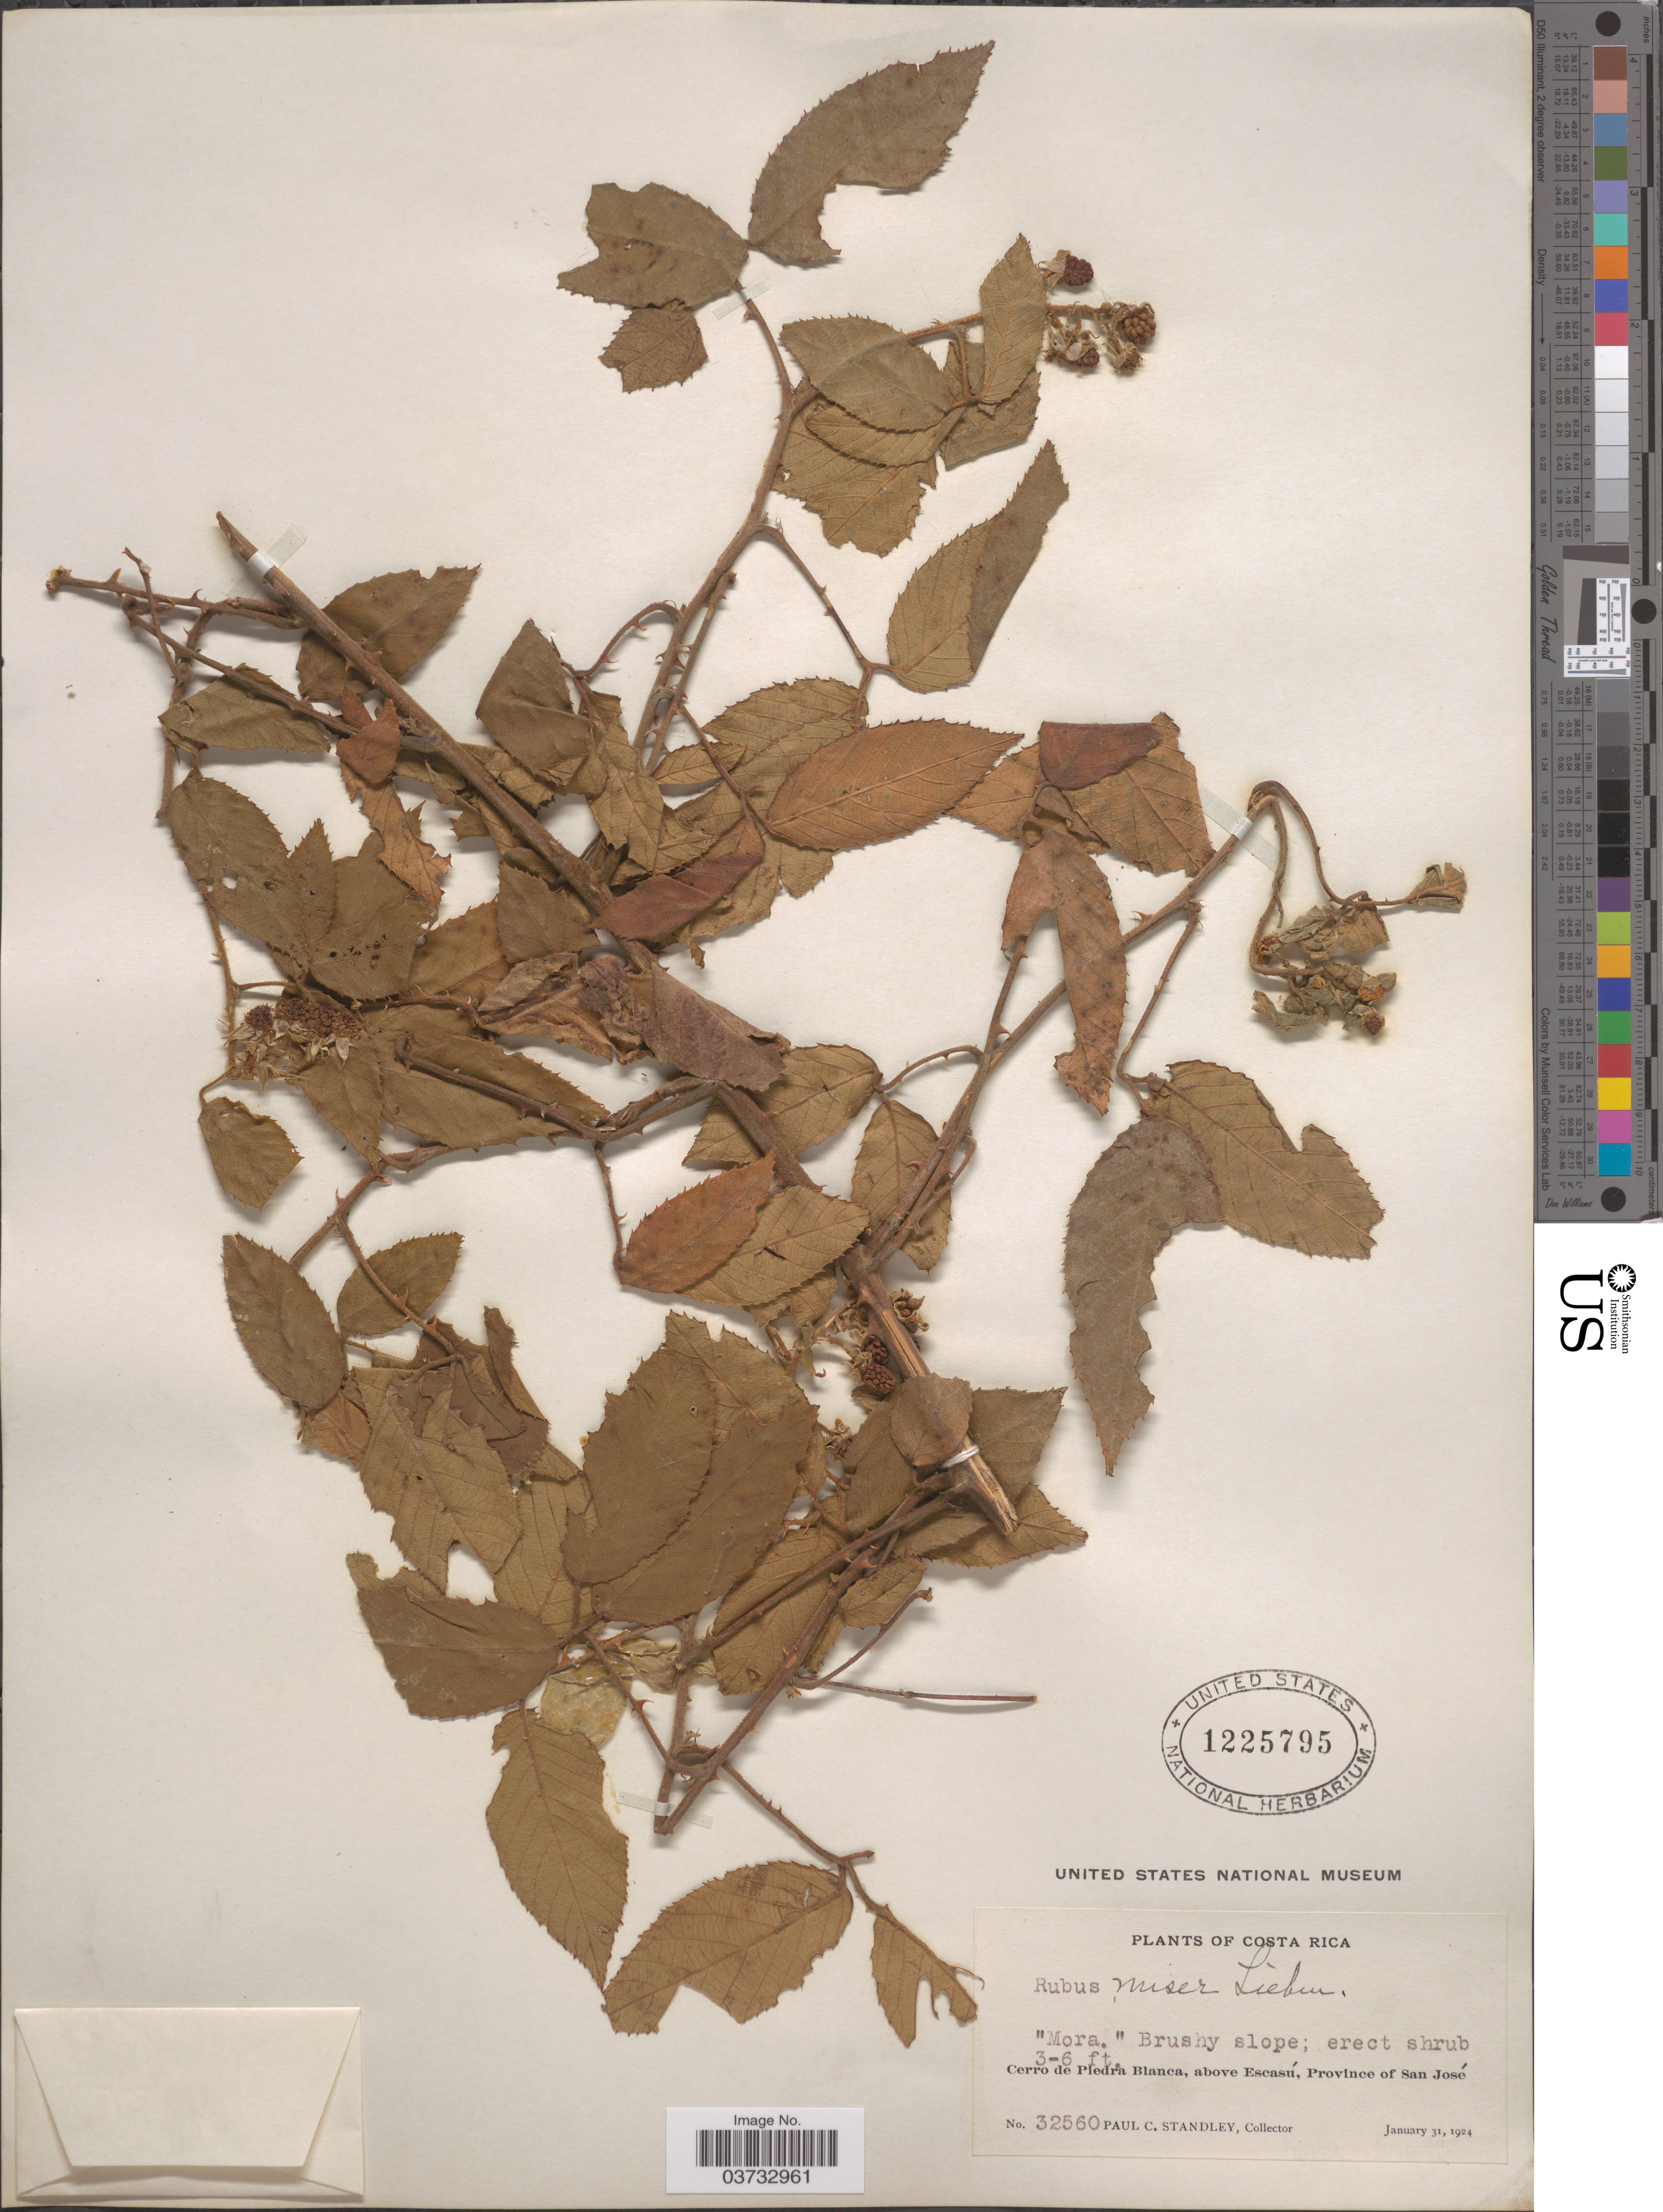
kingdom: Plantae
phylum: Tracheophyta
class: Magnoliopsida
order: Rosales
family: Rosaceae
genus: Rubus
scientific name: Rubus miser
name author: Liebm.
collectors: P. C. Standley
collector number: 32560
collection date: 1924-01-31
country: Costa Rica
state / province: San José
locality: Cerro de Piedra Blanca, above Escasú.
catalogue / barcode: US 1225795